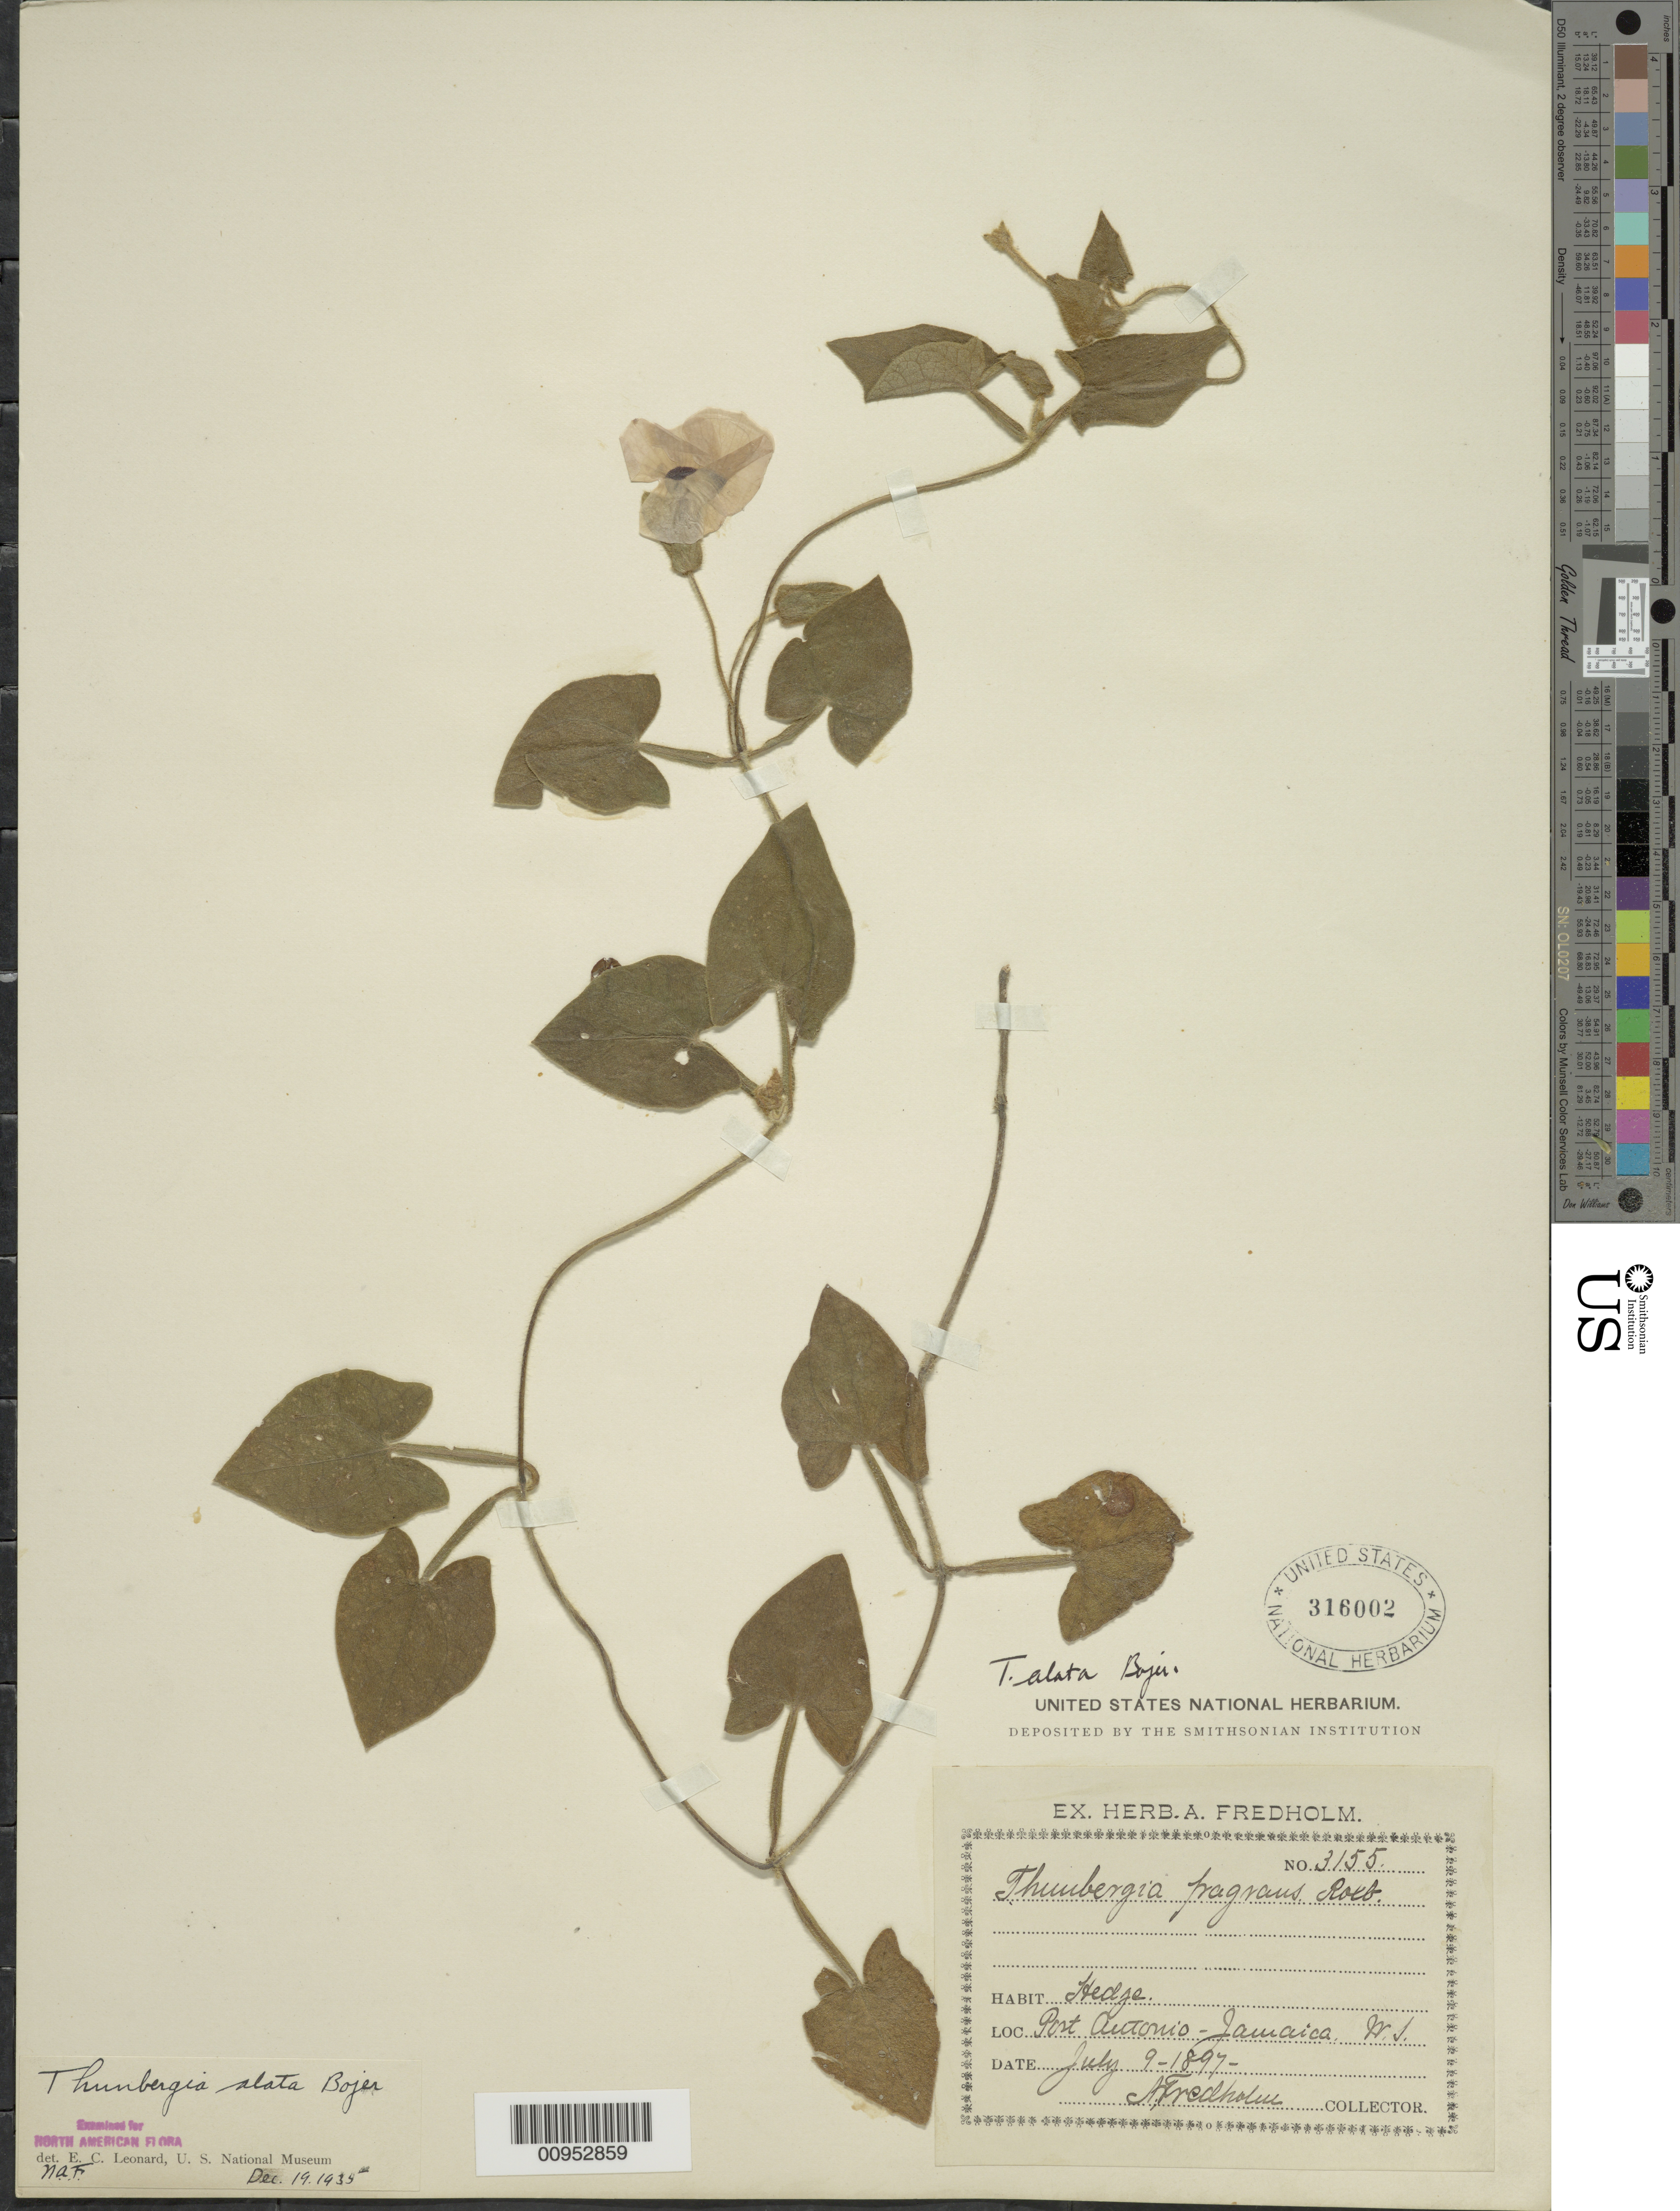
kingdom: Plantae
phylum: Tracheophyta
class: Magnoliopsida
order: Lamiales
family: Acanthaceae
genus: Thunbergia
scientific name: Thunbergia alata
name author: Bojer ex Sims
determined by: Leonard, Emery C., (US)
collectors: A. Fredholm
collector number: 3155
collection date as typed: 09 Jul 1897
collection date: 1897-07-09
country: Jamaica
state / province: Portland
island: Jamaica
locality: Port Antonio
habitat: Hedges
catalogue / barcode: US 316002